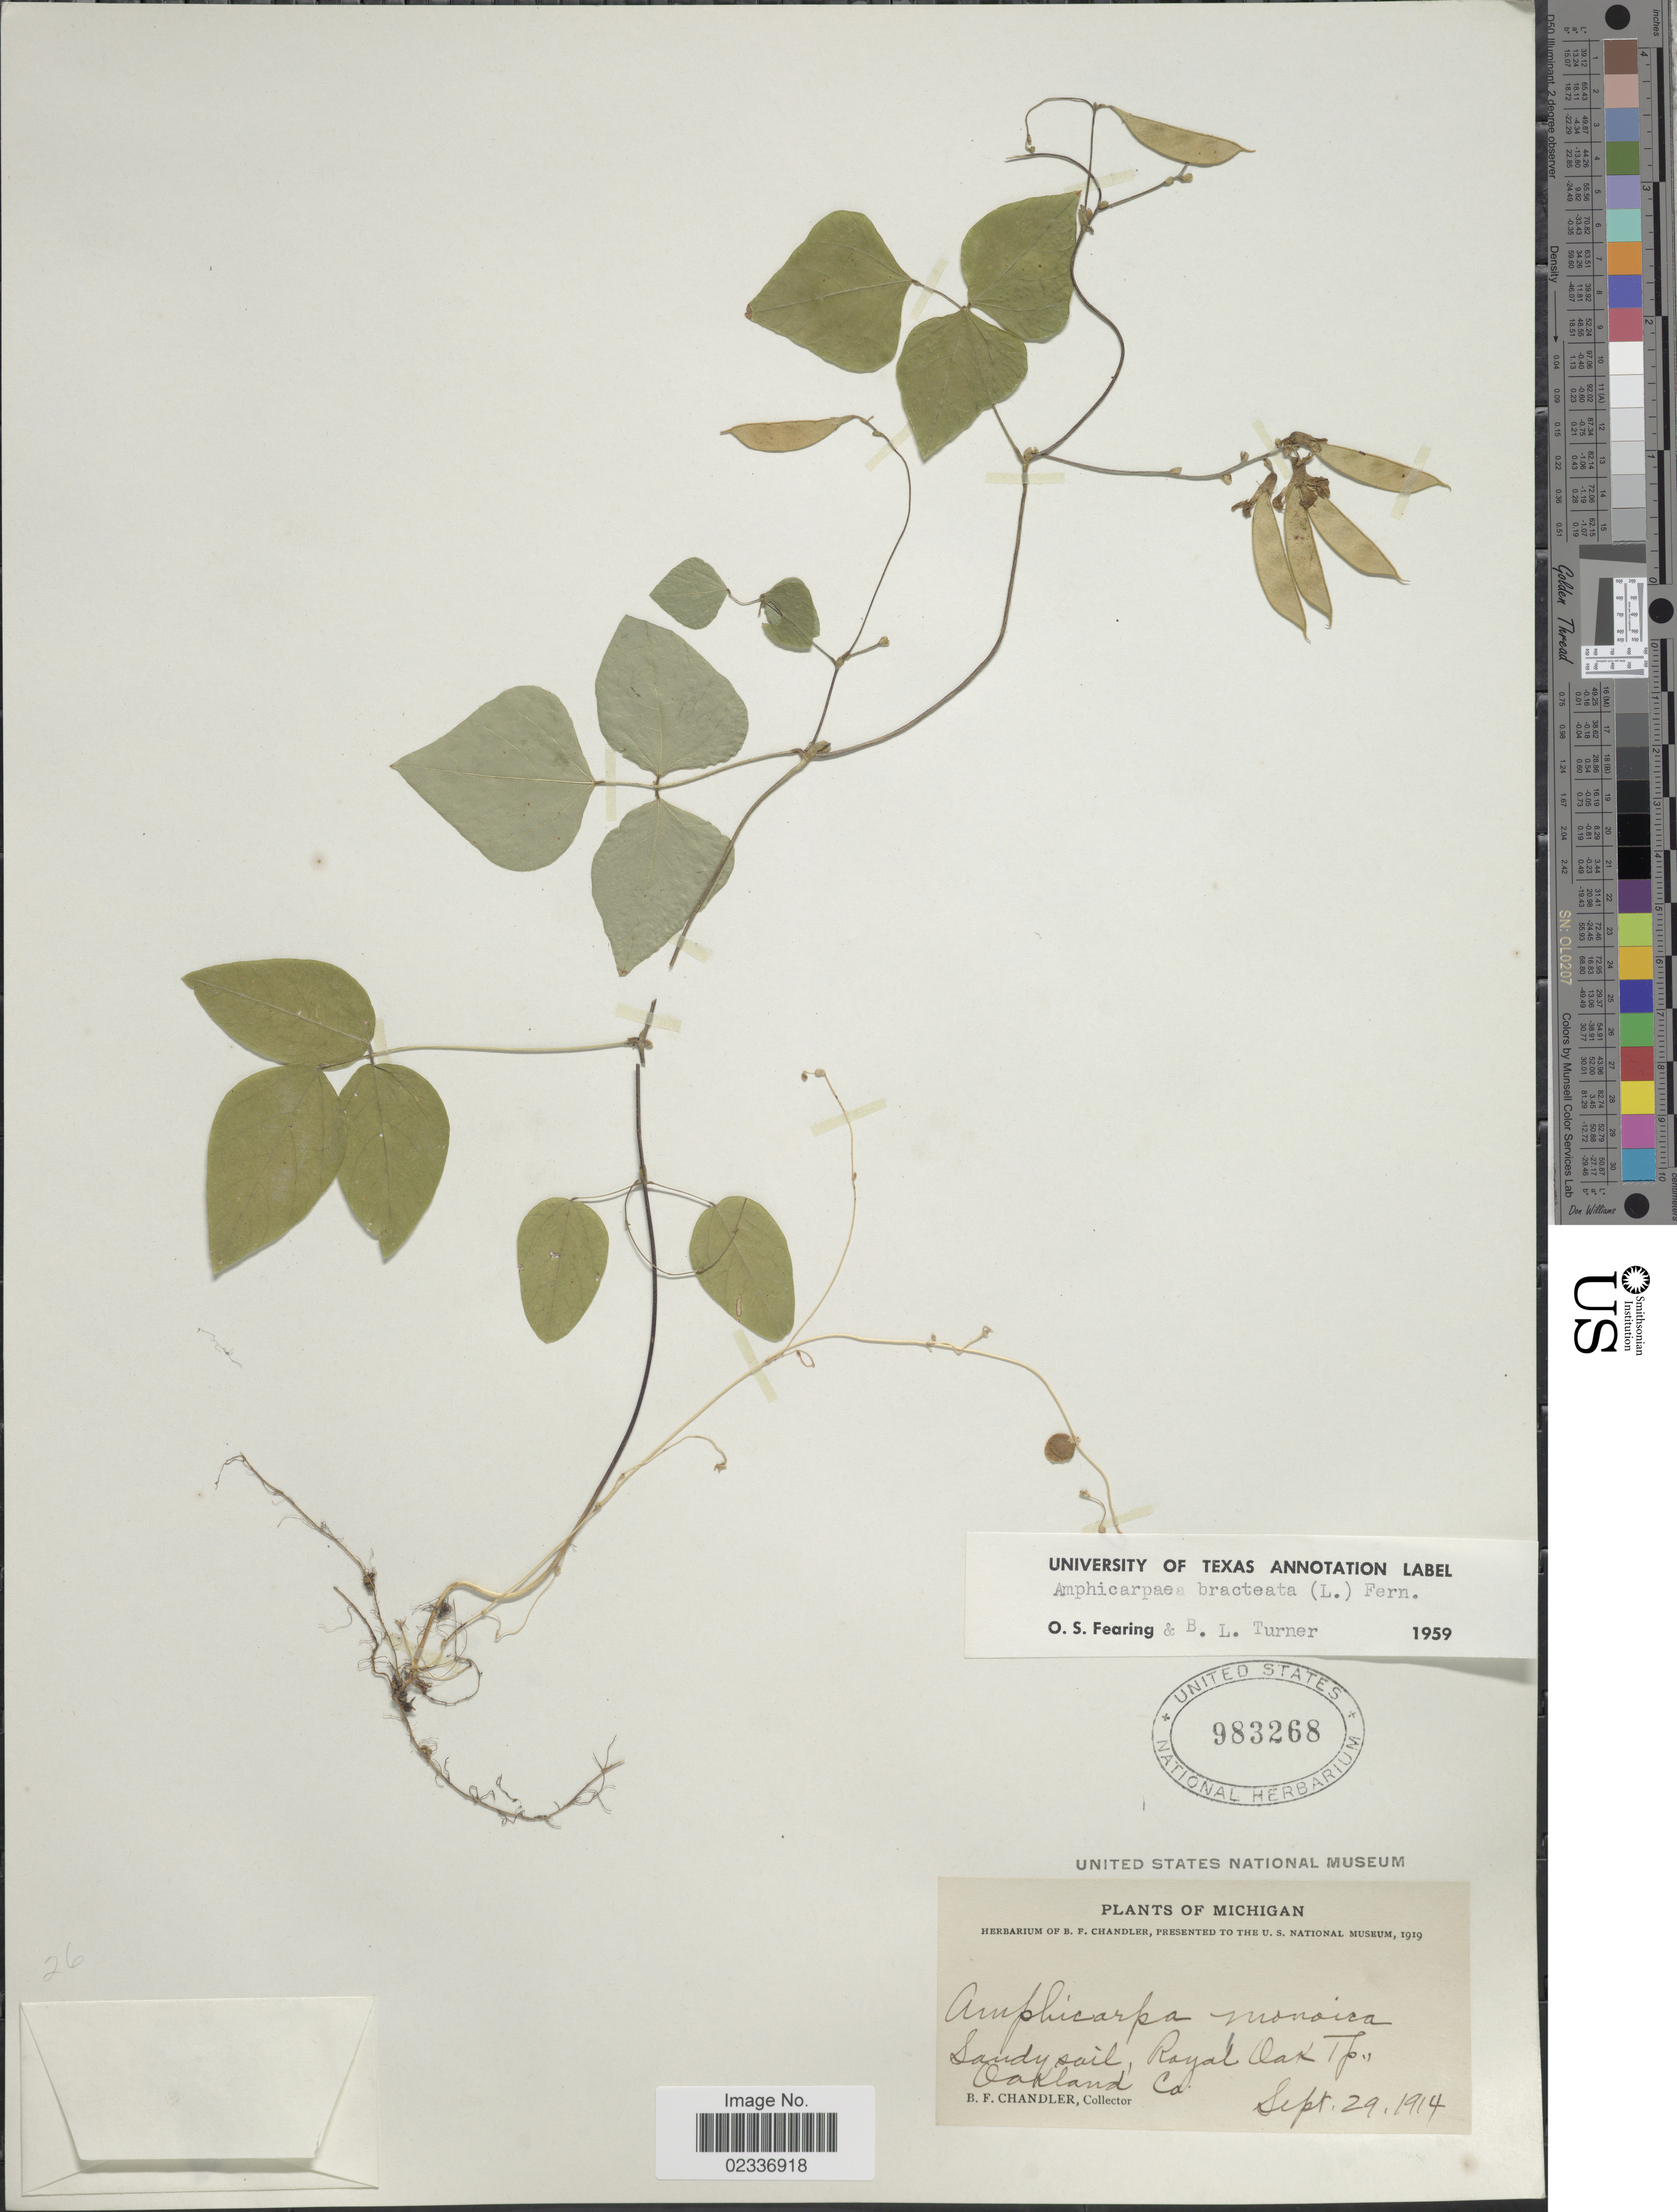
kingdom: Plantae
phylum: Tracheophyta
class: Magnoliopsida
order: Fabales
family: Fabaceae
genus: Amphicarpaea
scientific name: Amphicarpaea bracteata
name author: (L.) Fernald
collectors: B. F. Chandler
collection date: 1914-09-29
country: United States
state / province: Michigan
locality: Royal Oak Tp., Oakland Co.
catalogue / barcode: US 983268